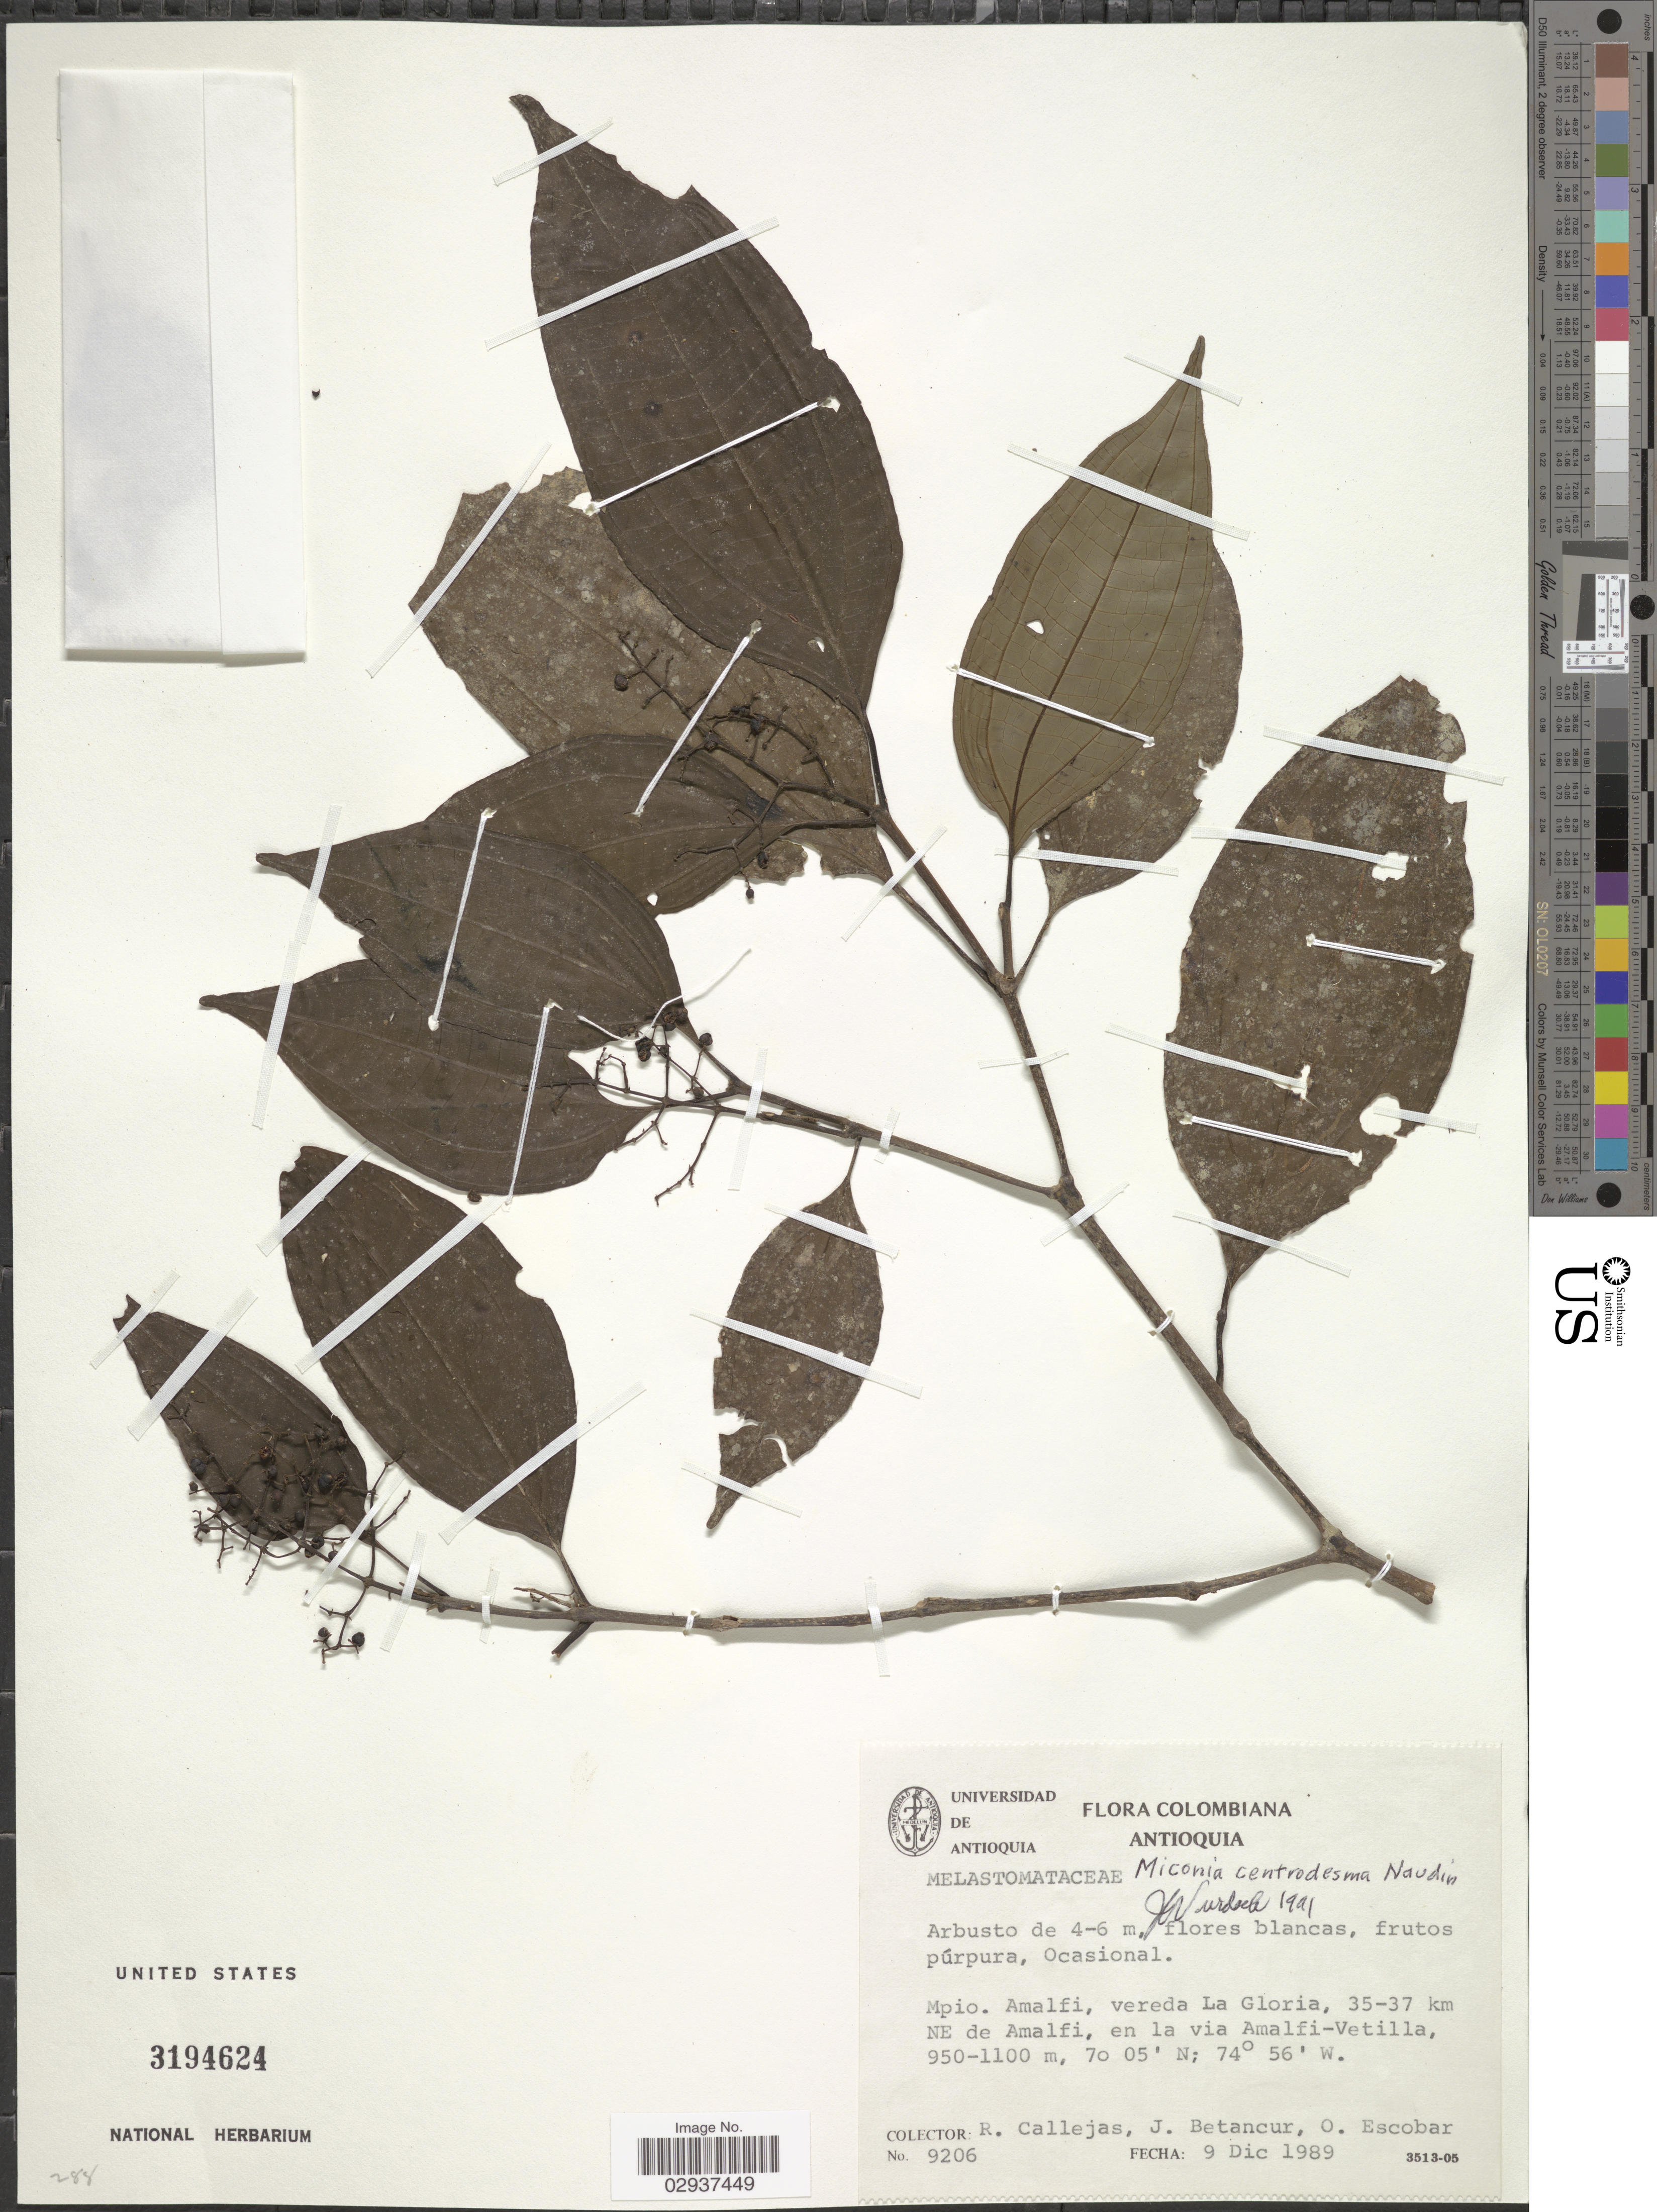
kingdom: Plantae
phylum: Tracheophyta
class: Magnoliopsida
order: Myrtales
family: Melastomataceae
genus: Miconia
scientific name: Miconia centrodesma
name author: Naudin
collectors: R. Callejas, J. Betancur & O. Escobar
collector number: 9206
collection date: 1989-12-09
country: Colombia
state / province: Antioquia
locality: Mpio. Amalfi, vereda La Gloria, 35-37 km NE de Amalfi, en la Amalfi-Vetilla.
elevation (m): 950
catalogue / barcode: US 3194624